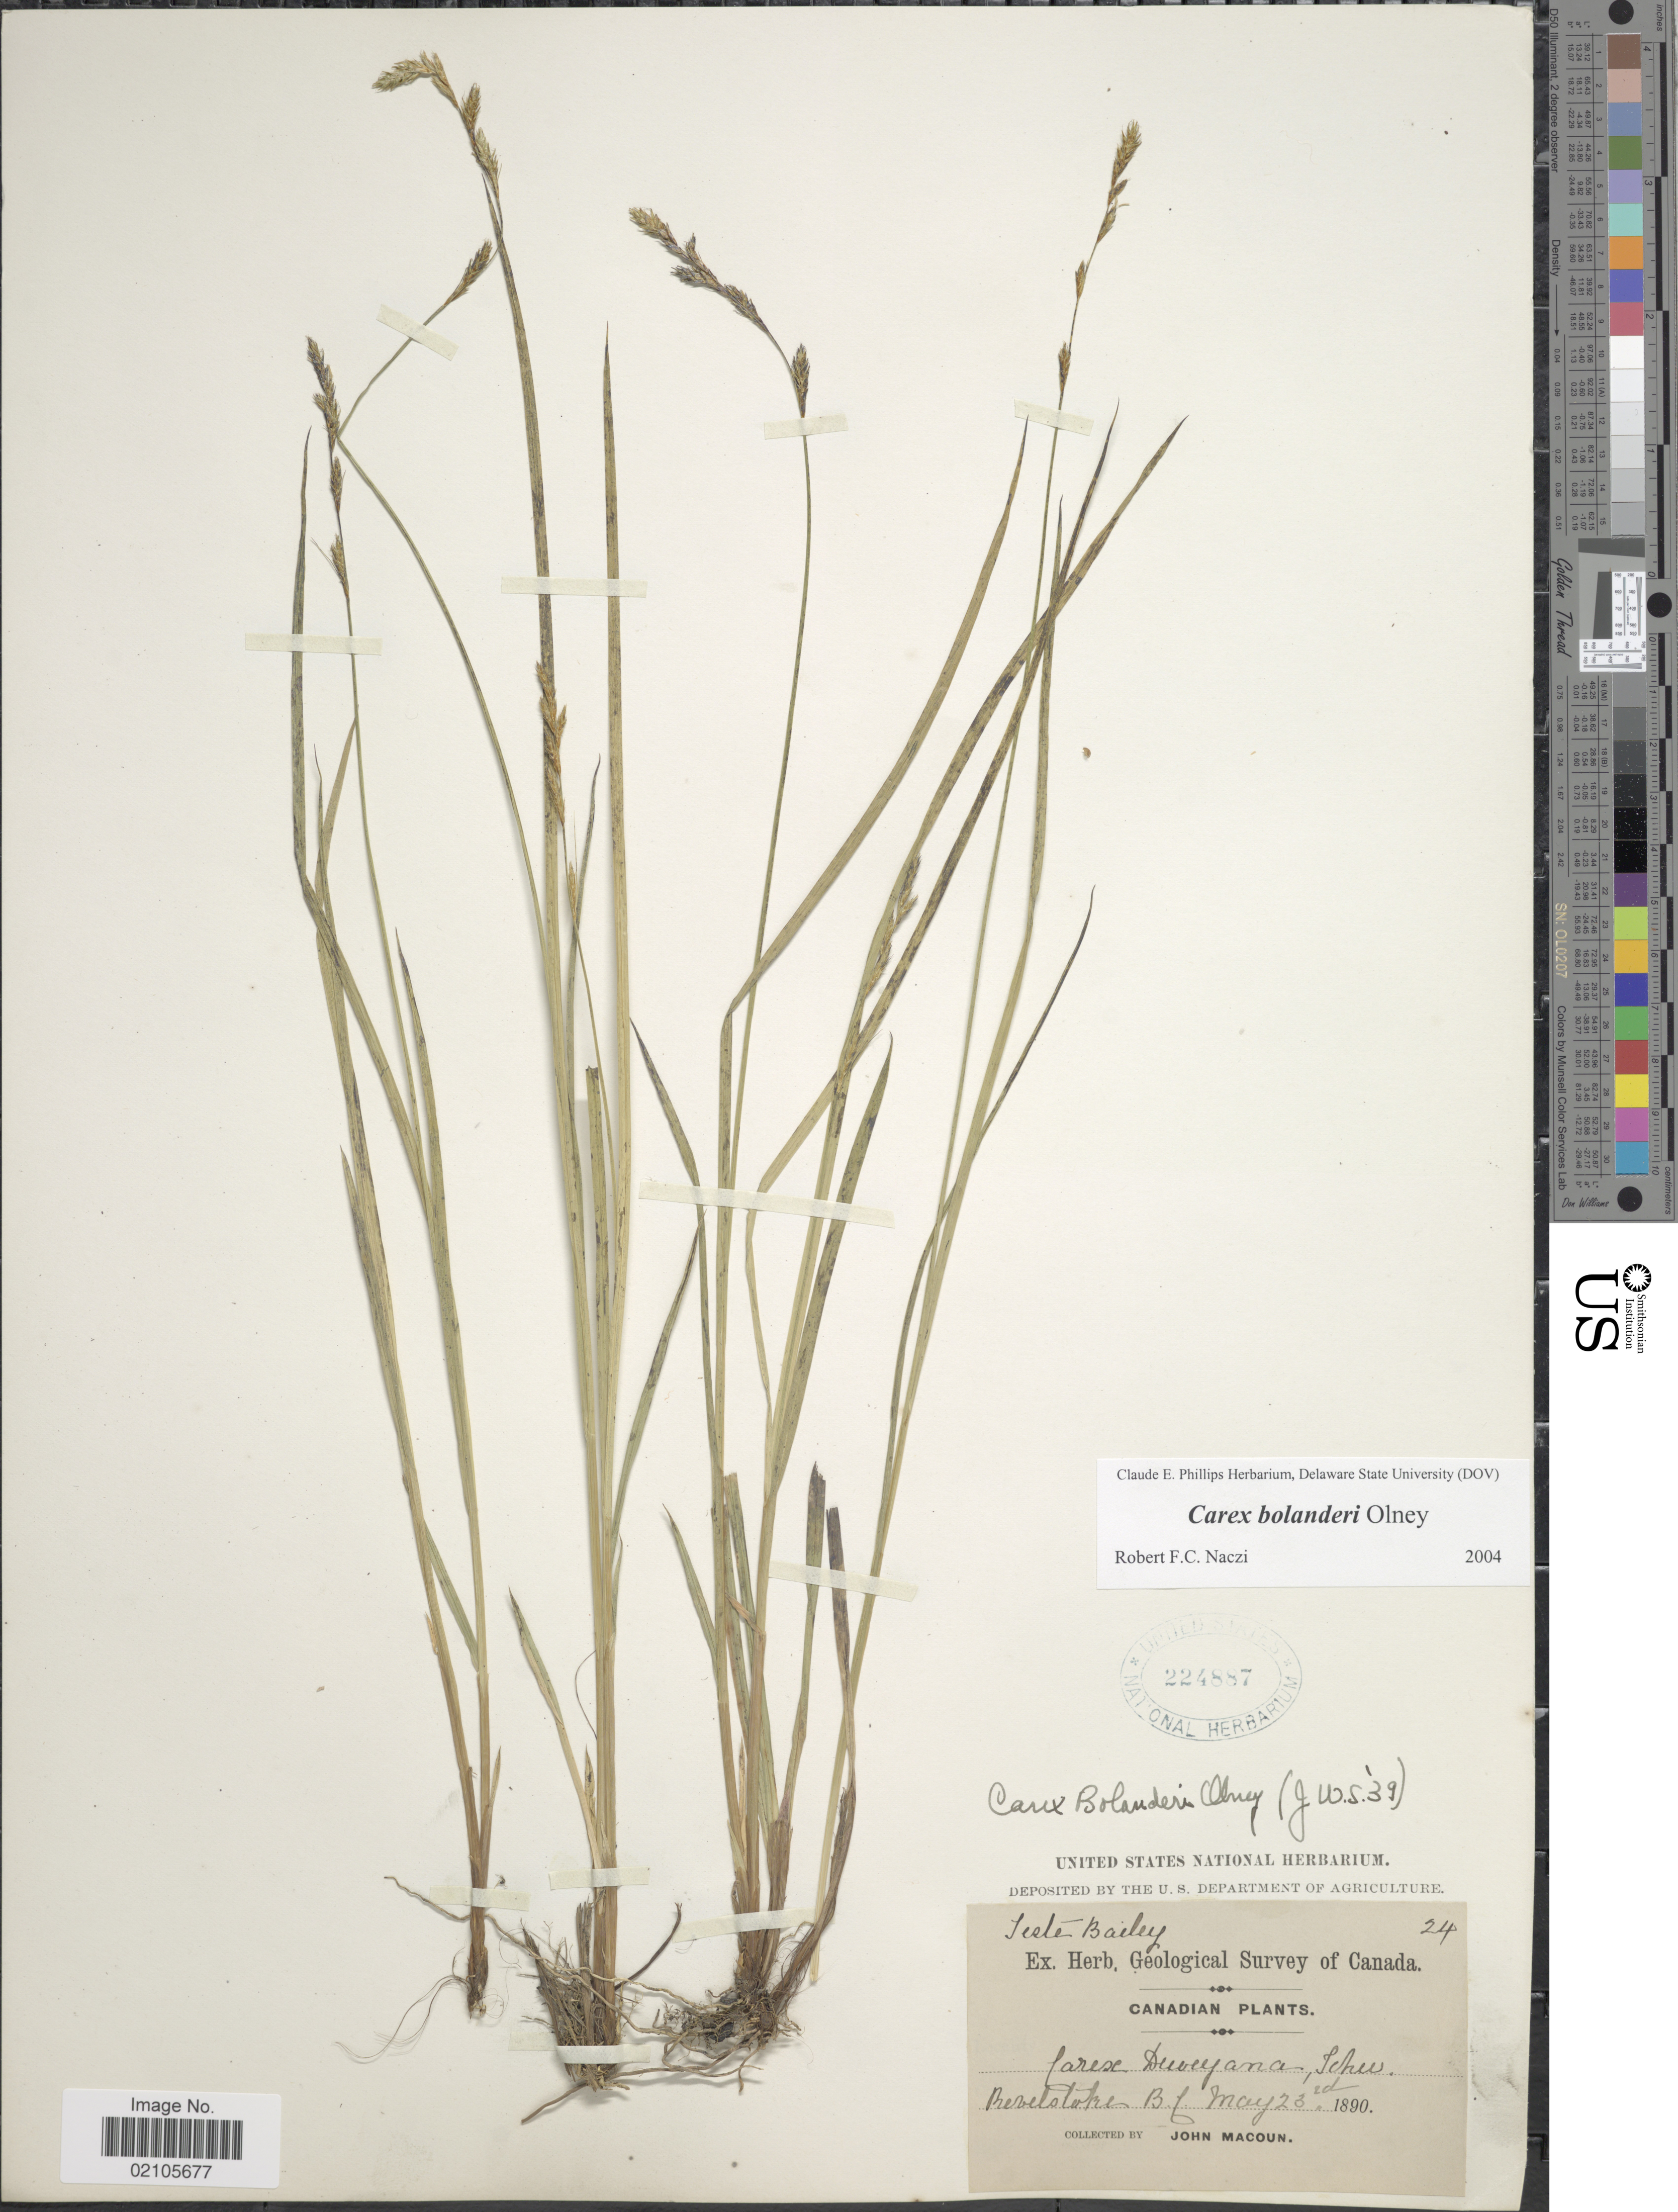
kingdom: Plantae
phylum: Tracheophyta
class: Liliopsida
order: Poales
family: Cyperaceae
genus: Carex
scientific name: Carex bolanderi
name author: Olney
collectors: J. Macoun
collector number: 24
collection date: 1890-05-23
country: Canada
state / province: British Columbia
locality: Revelstokes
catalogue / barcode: US 224887